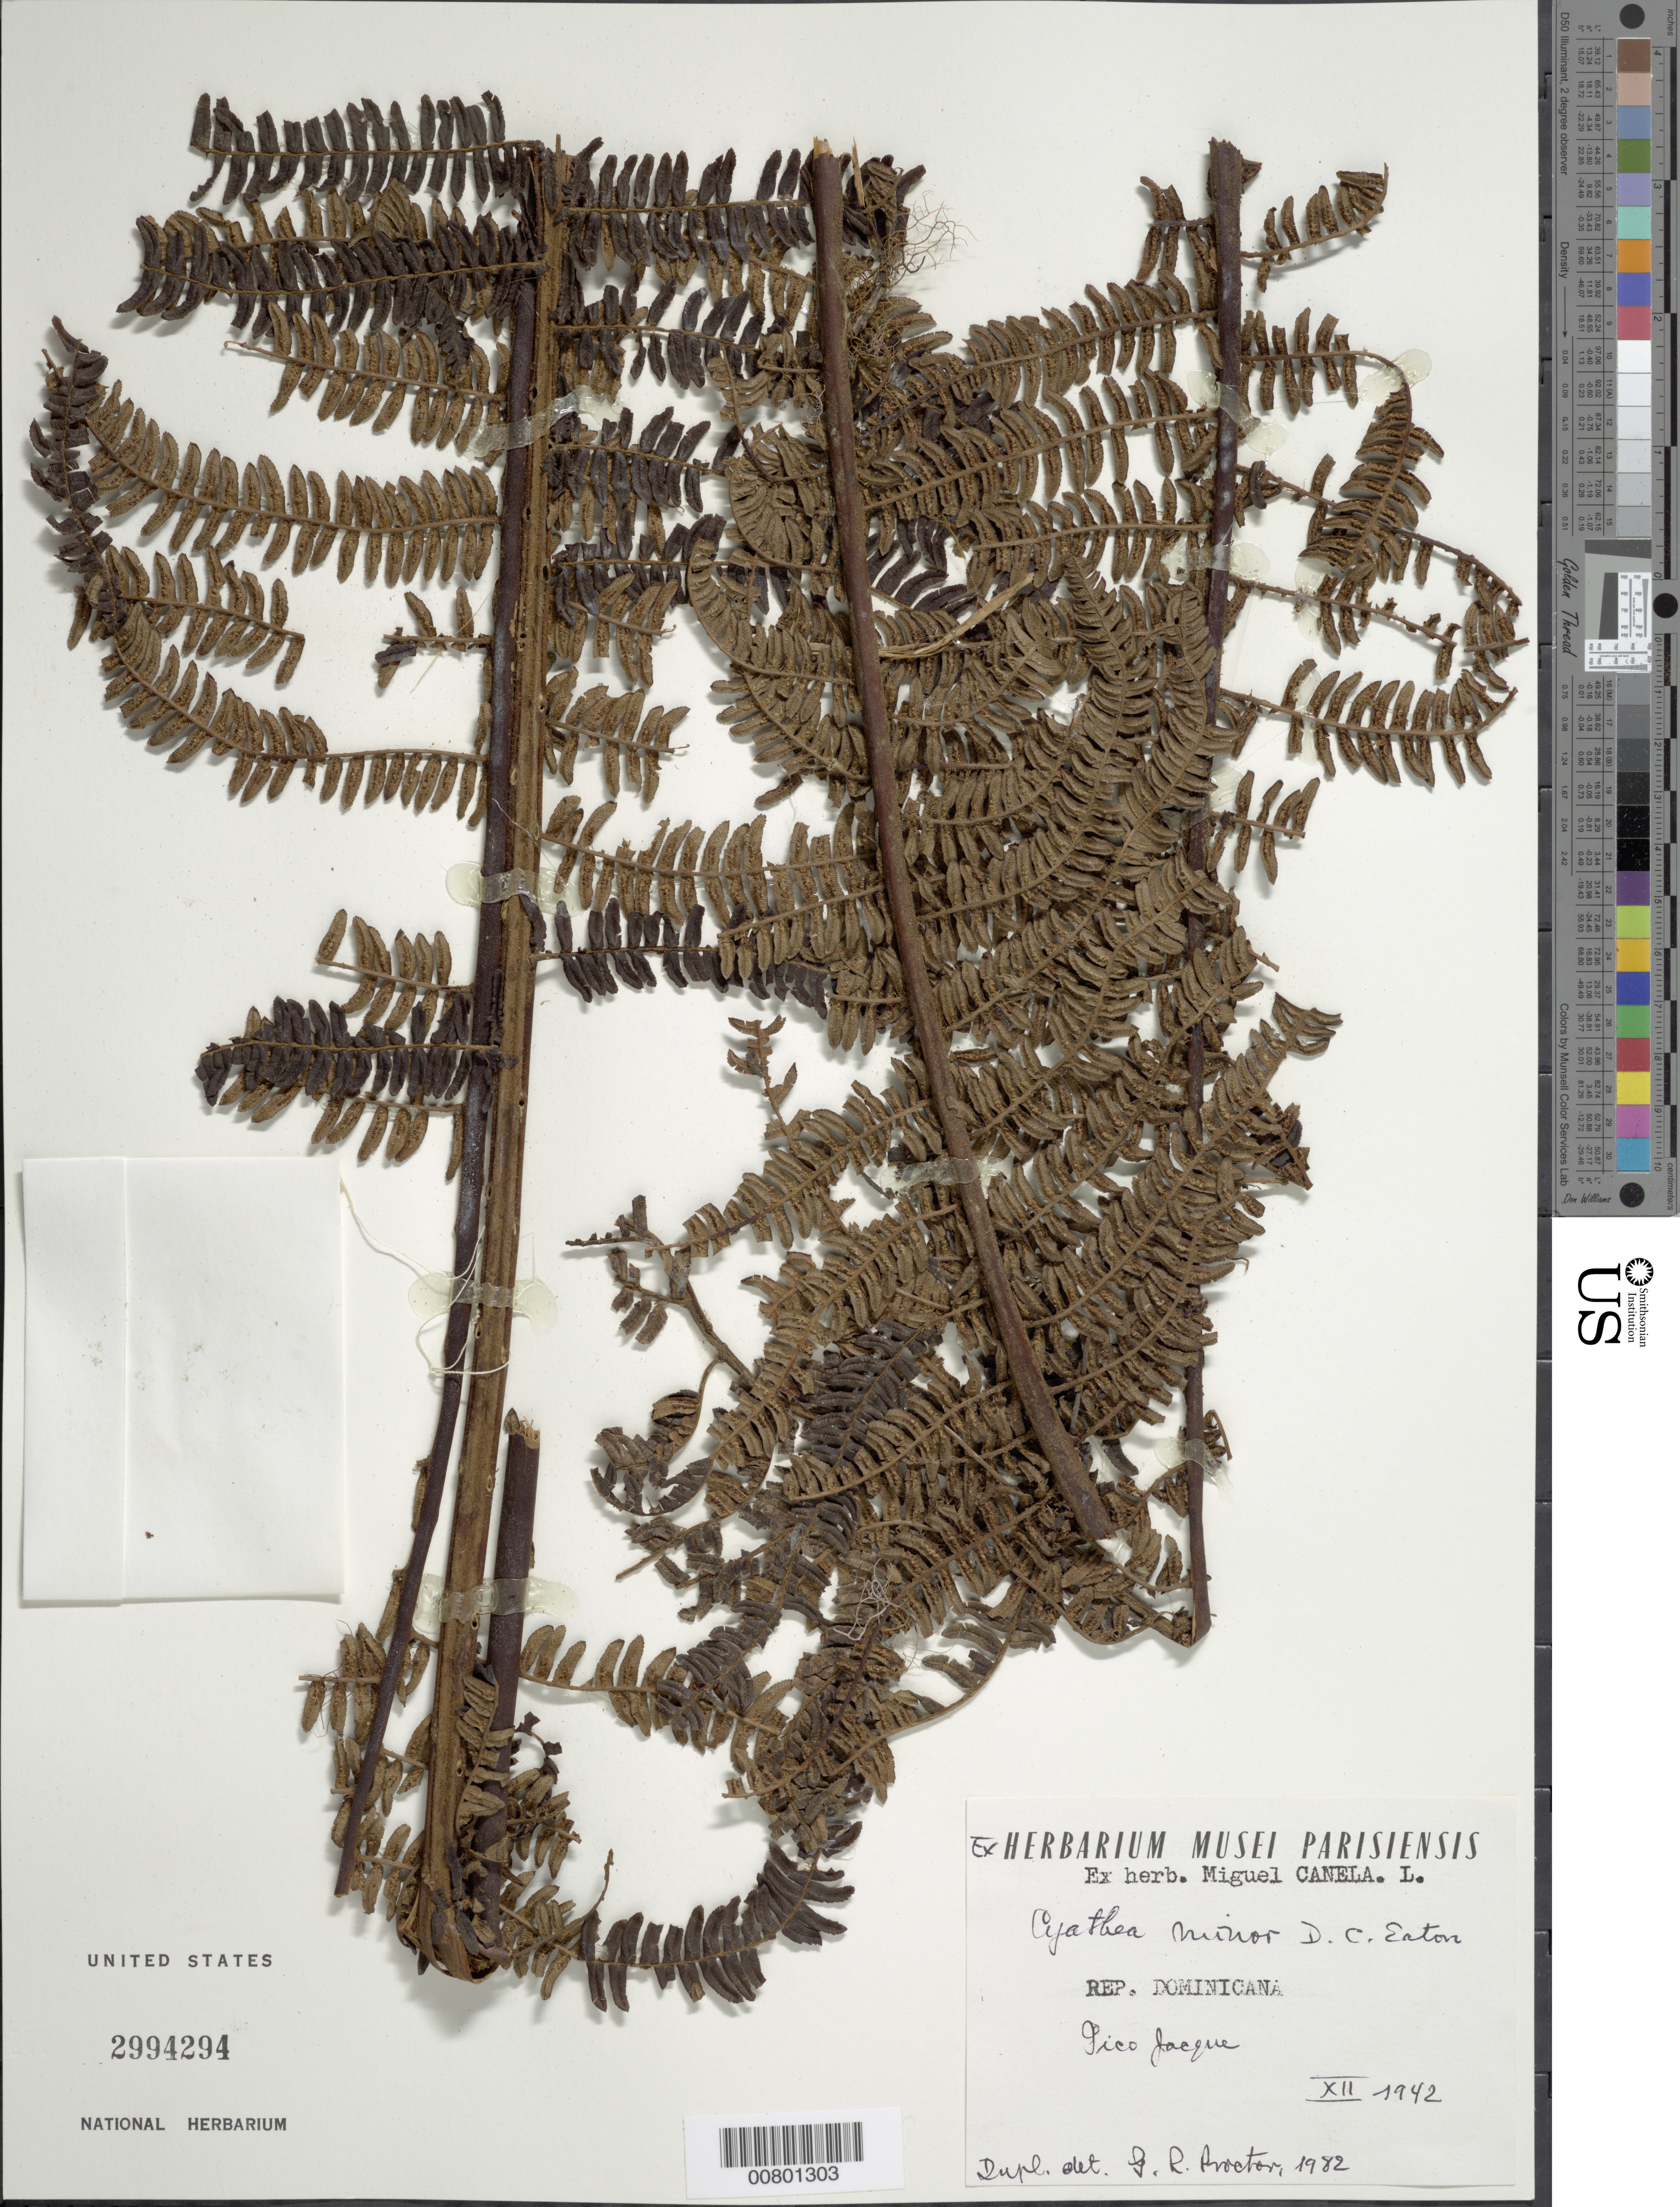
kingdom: Plantae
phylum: Tracheophyta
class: Polypodiopsida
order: Cyatheales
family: Cyatheaceae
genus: Alsophila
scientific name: Alsophila minor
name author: (D.C. Eaton) R.M. Tryon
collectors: M. Canela Lazaro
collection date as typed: Dec 1942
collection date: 1942-12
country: Dominican Republic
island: Hispaniola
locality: Pico Jacque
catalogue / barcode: US 2994294